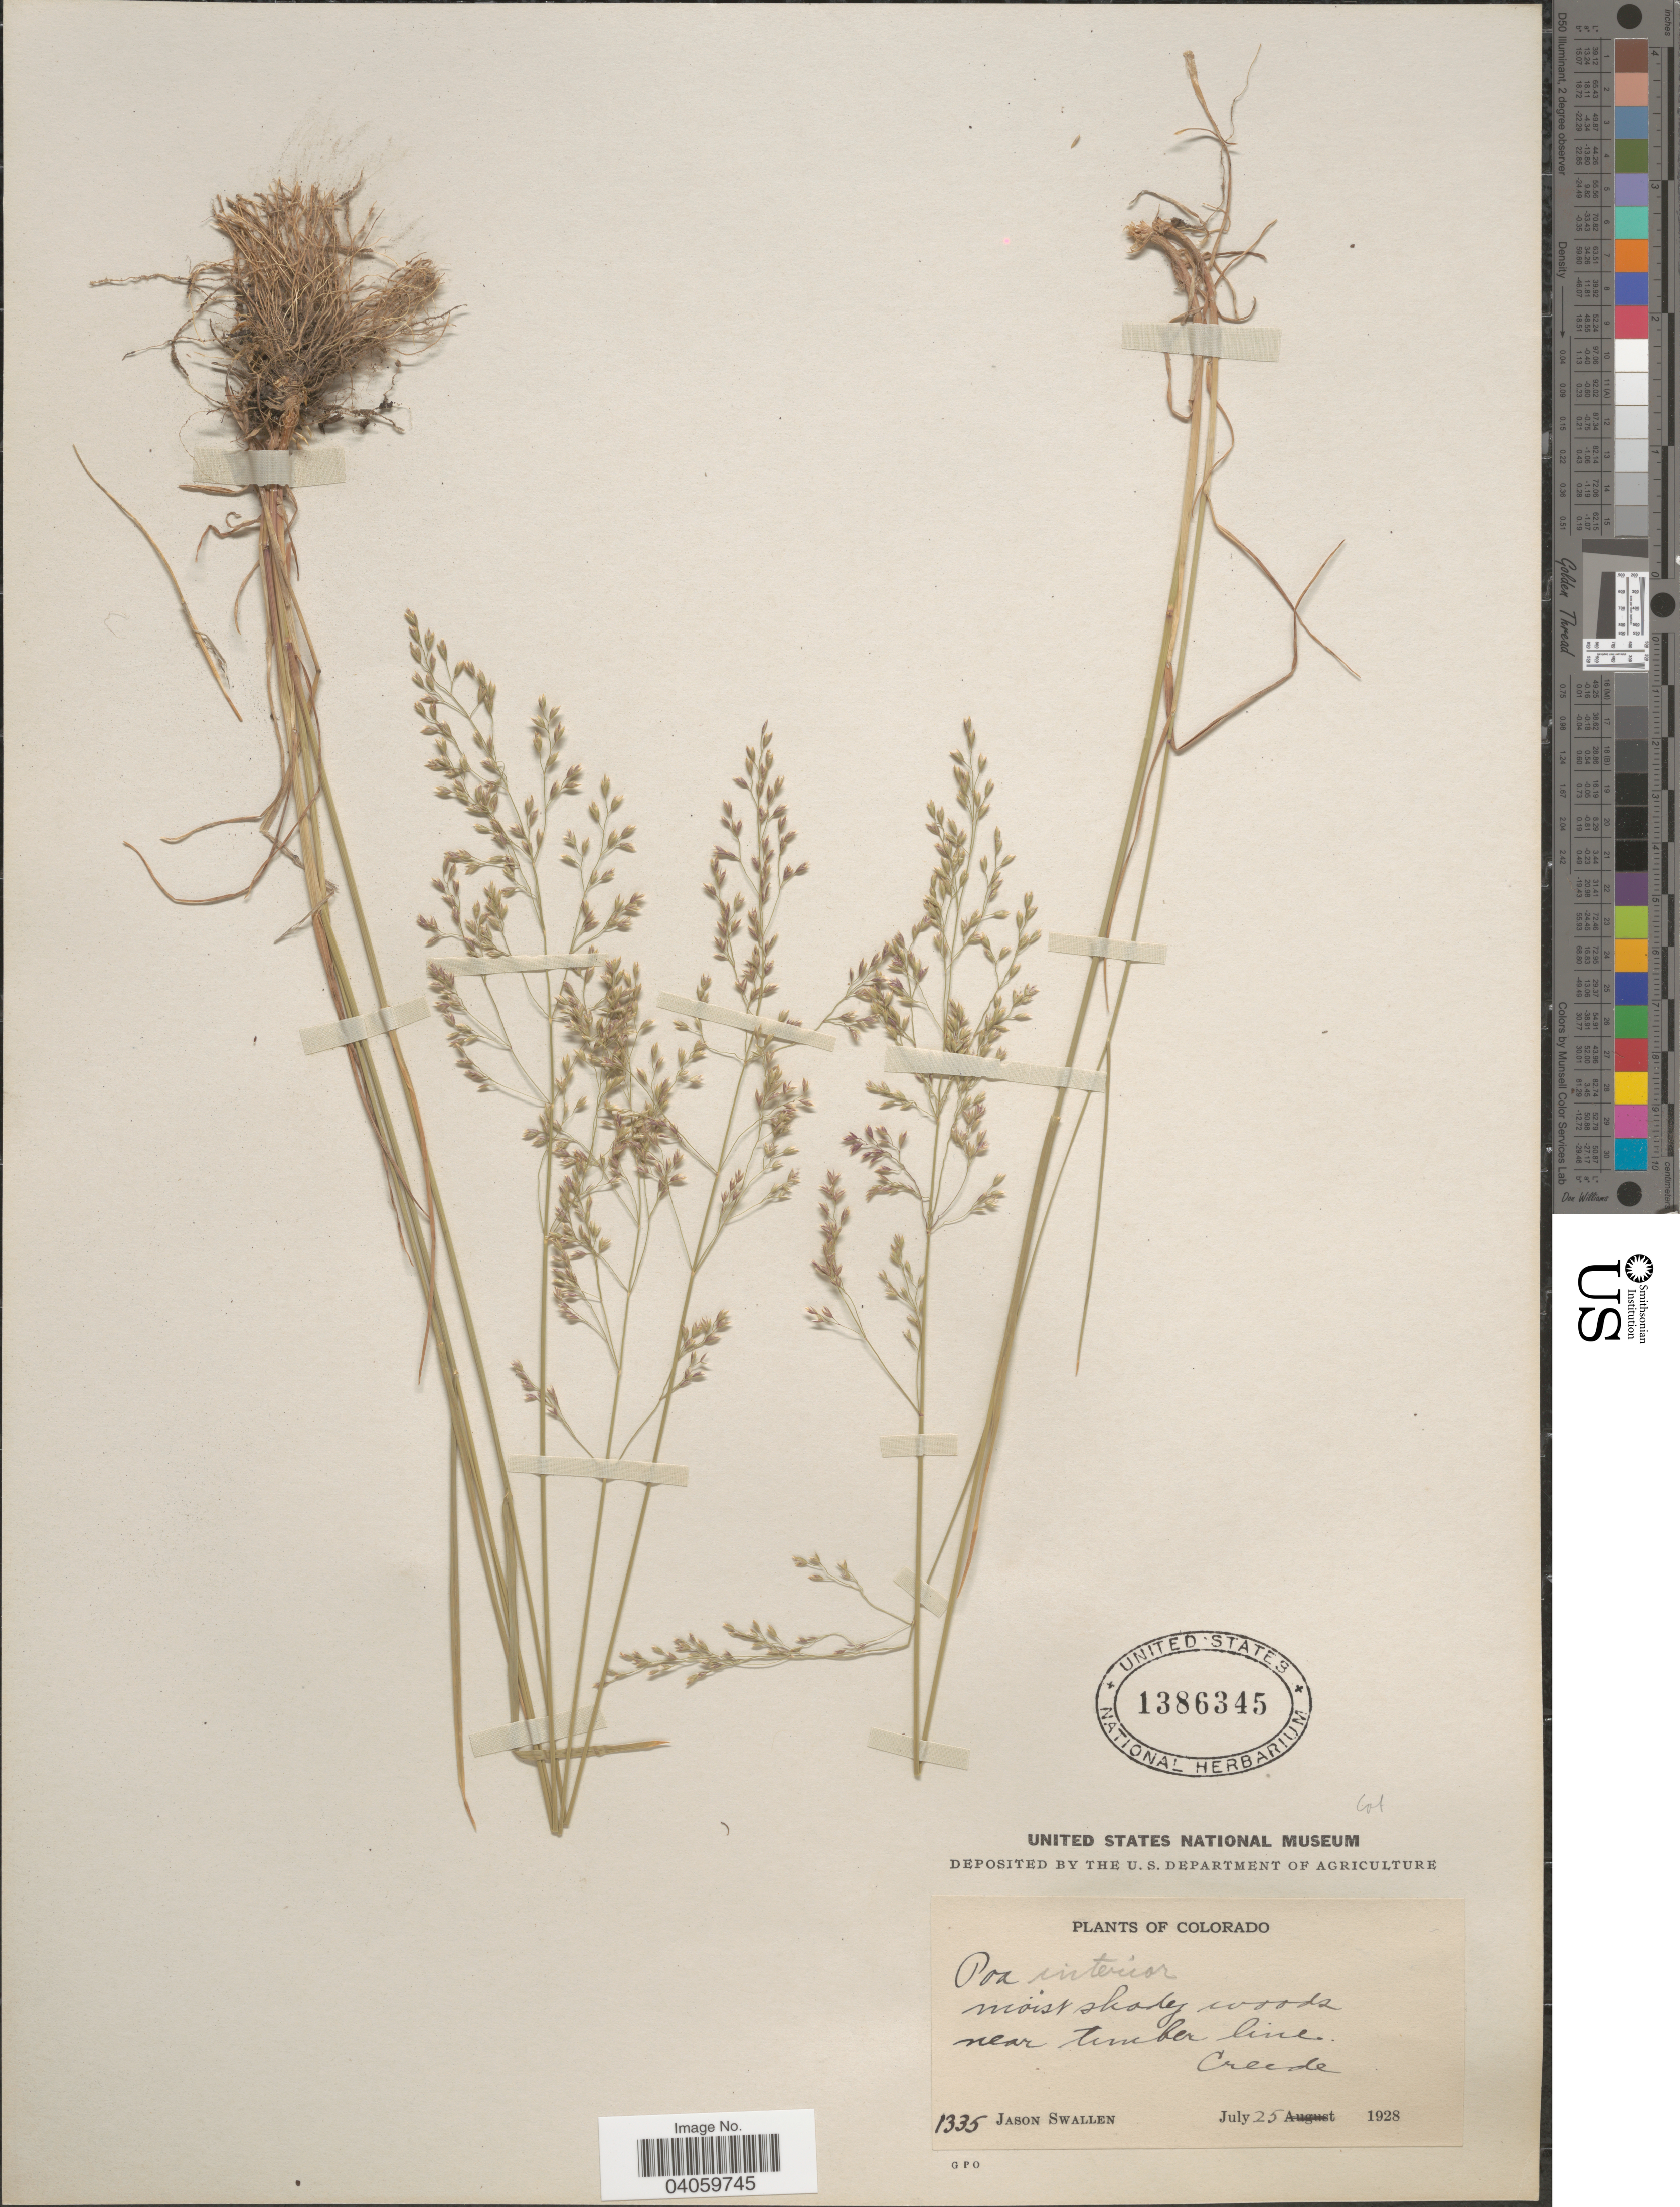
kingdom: Plantae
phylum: Tracheophyta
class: Liliopsida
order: Poales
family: Poaceae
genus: Poa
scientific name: Poa interior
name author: Rydb.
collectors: J. R. Swallen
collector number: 1335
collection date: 1928-07-25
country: United States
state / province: Colorado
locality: Creede.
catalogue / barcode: US 1386345